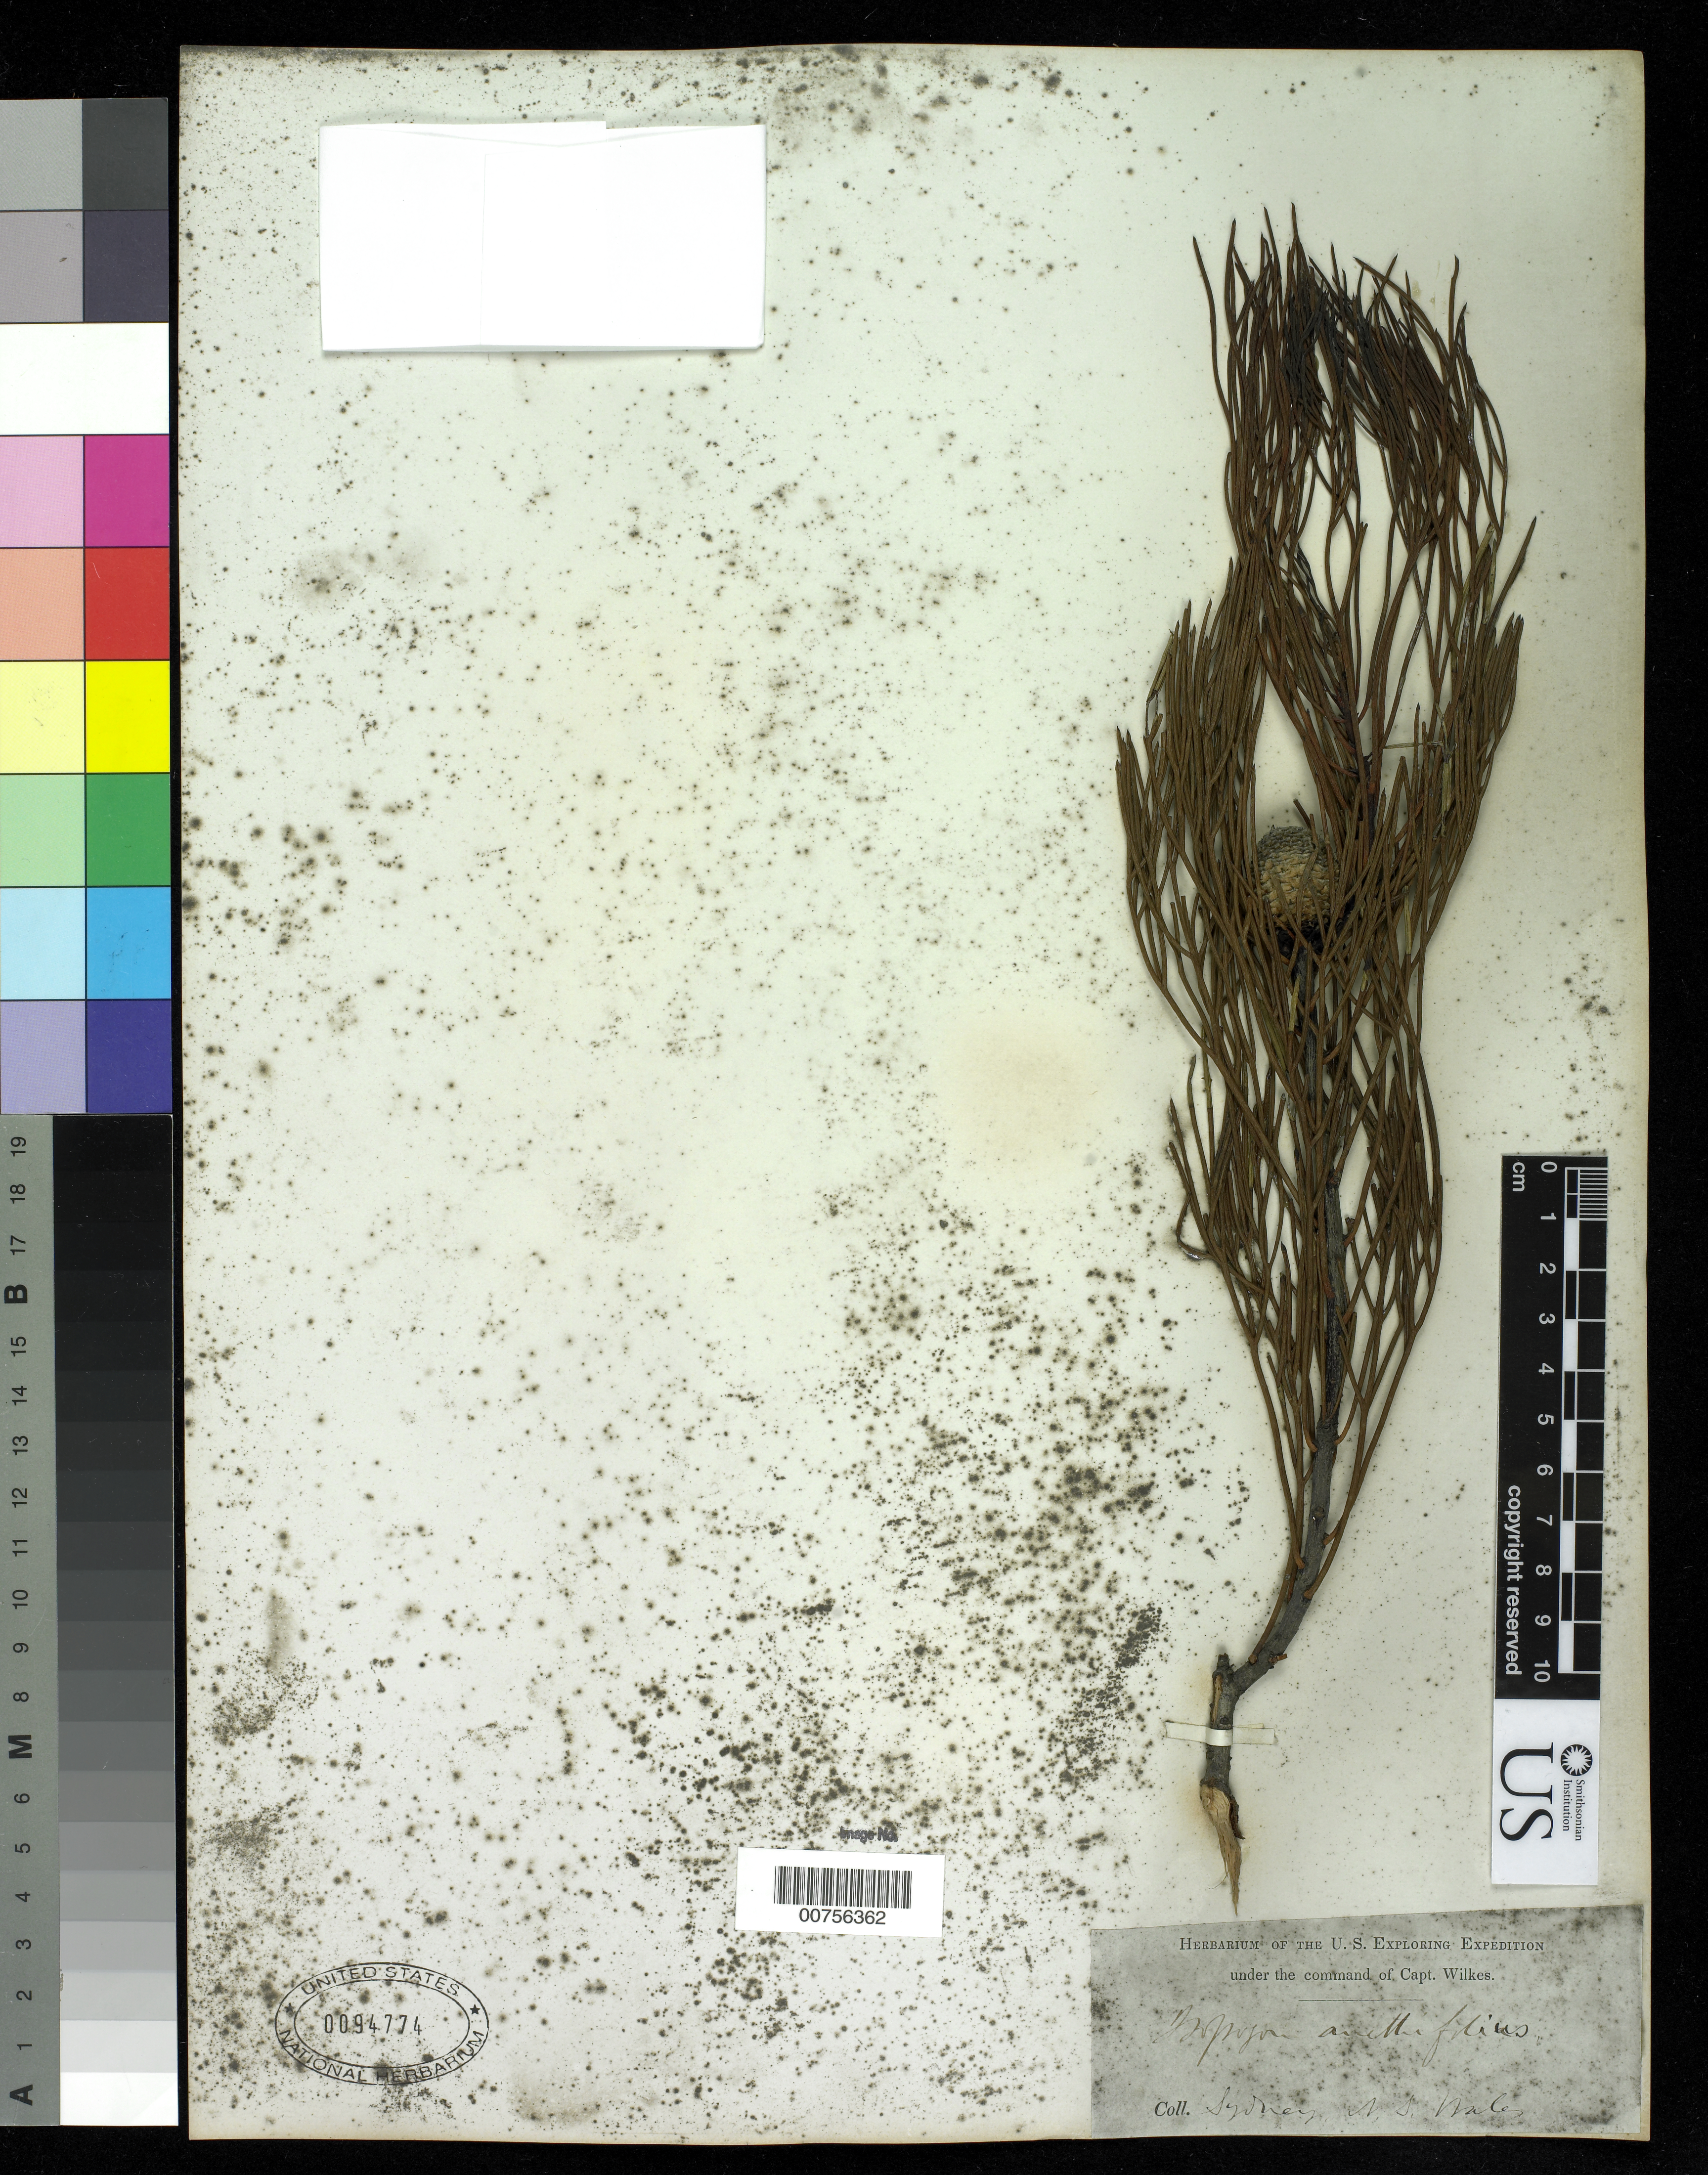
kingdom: Plantae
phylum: Tracheophyta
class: Magnoliopsida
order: Proteales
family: Proteaceae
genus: Isopogon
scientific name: Isopogon anethifolius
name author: Knight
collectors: Wilkes Explor. Exped.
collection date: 1838/1842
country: Australia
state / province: New South Wales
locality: Sydney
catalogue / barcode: US 94774